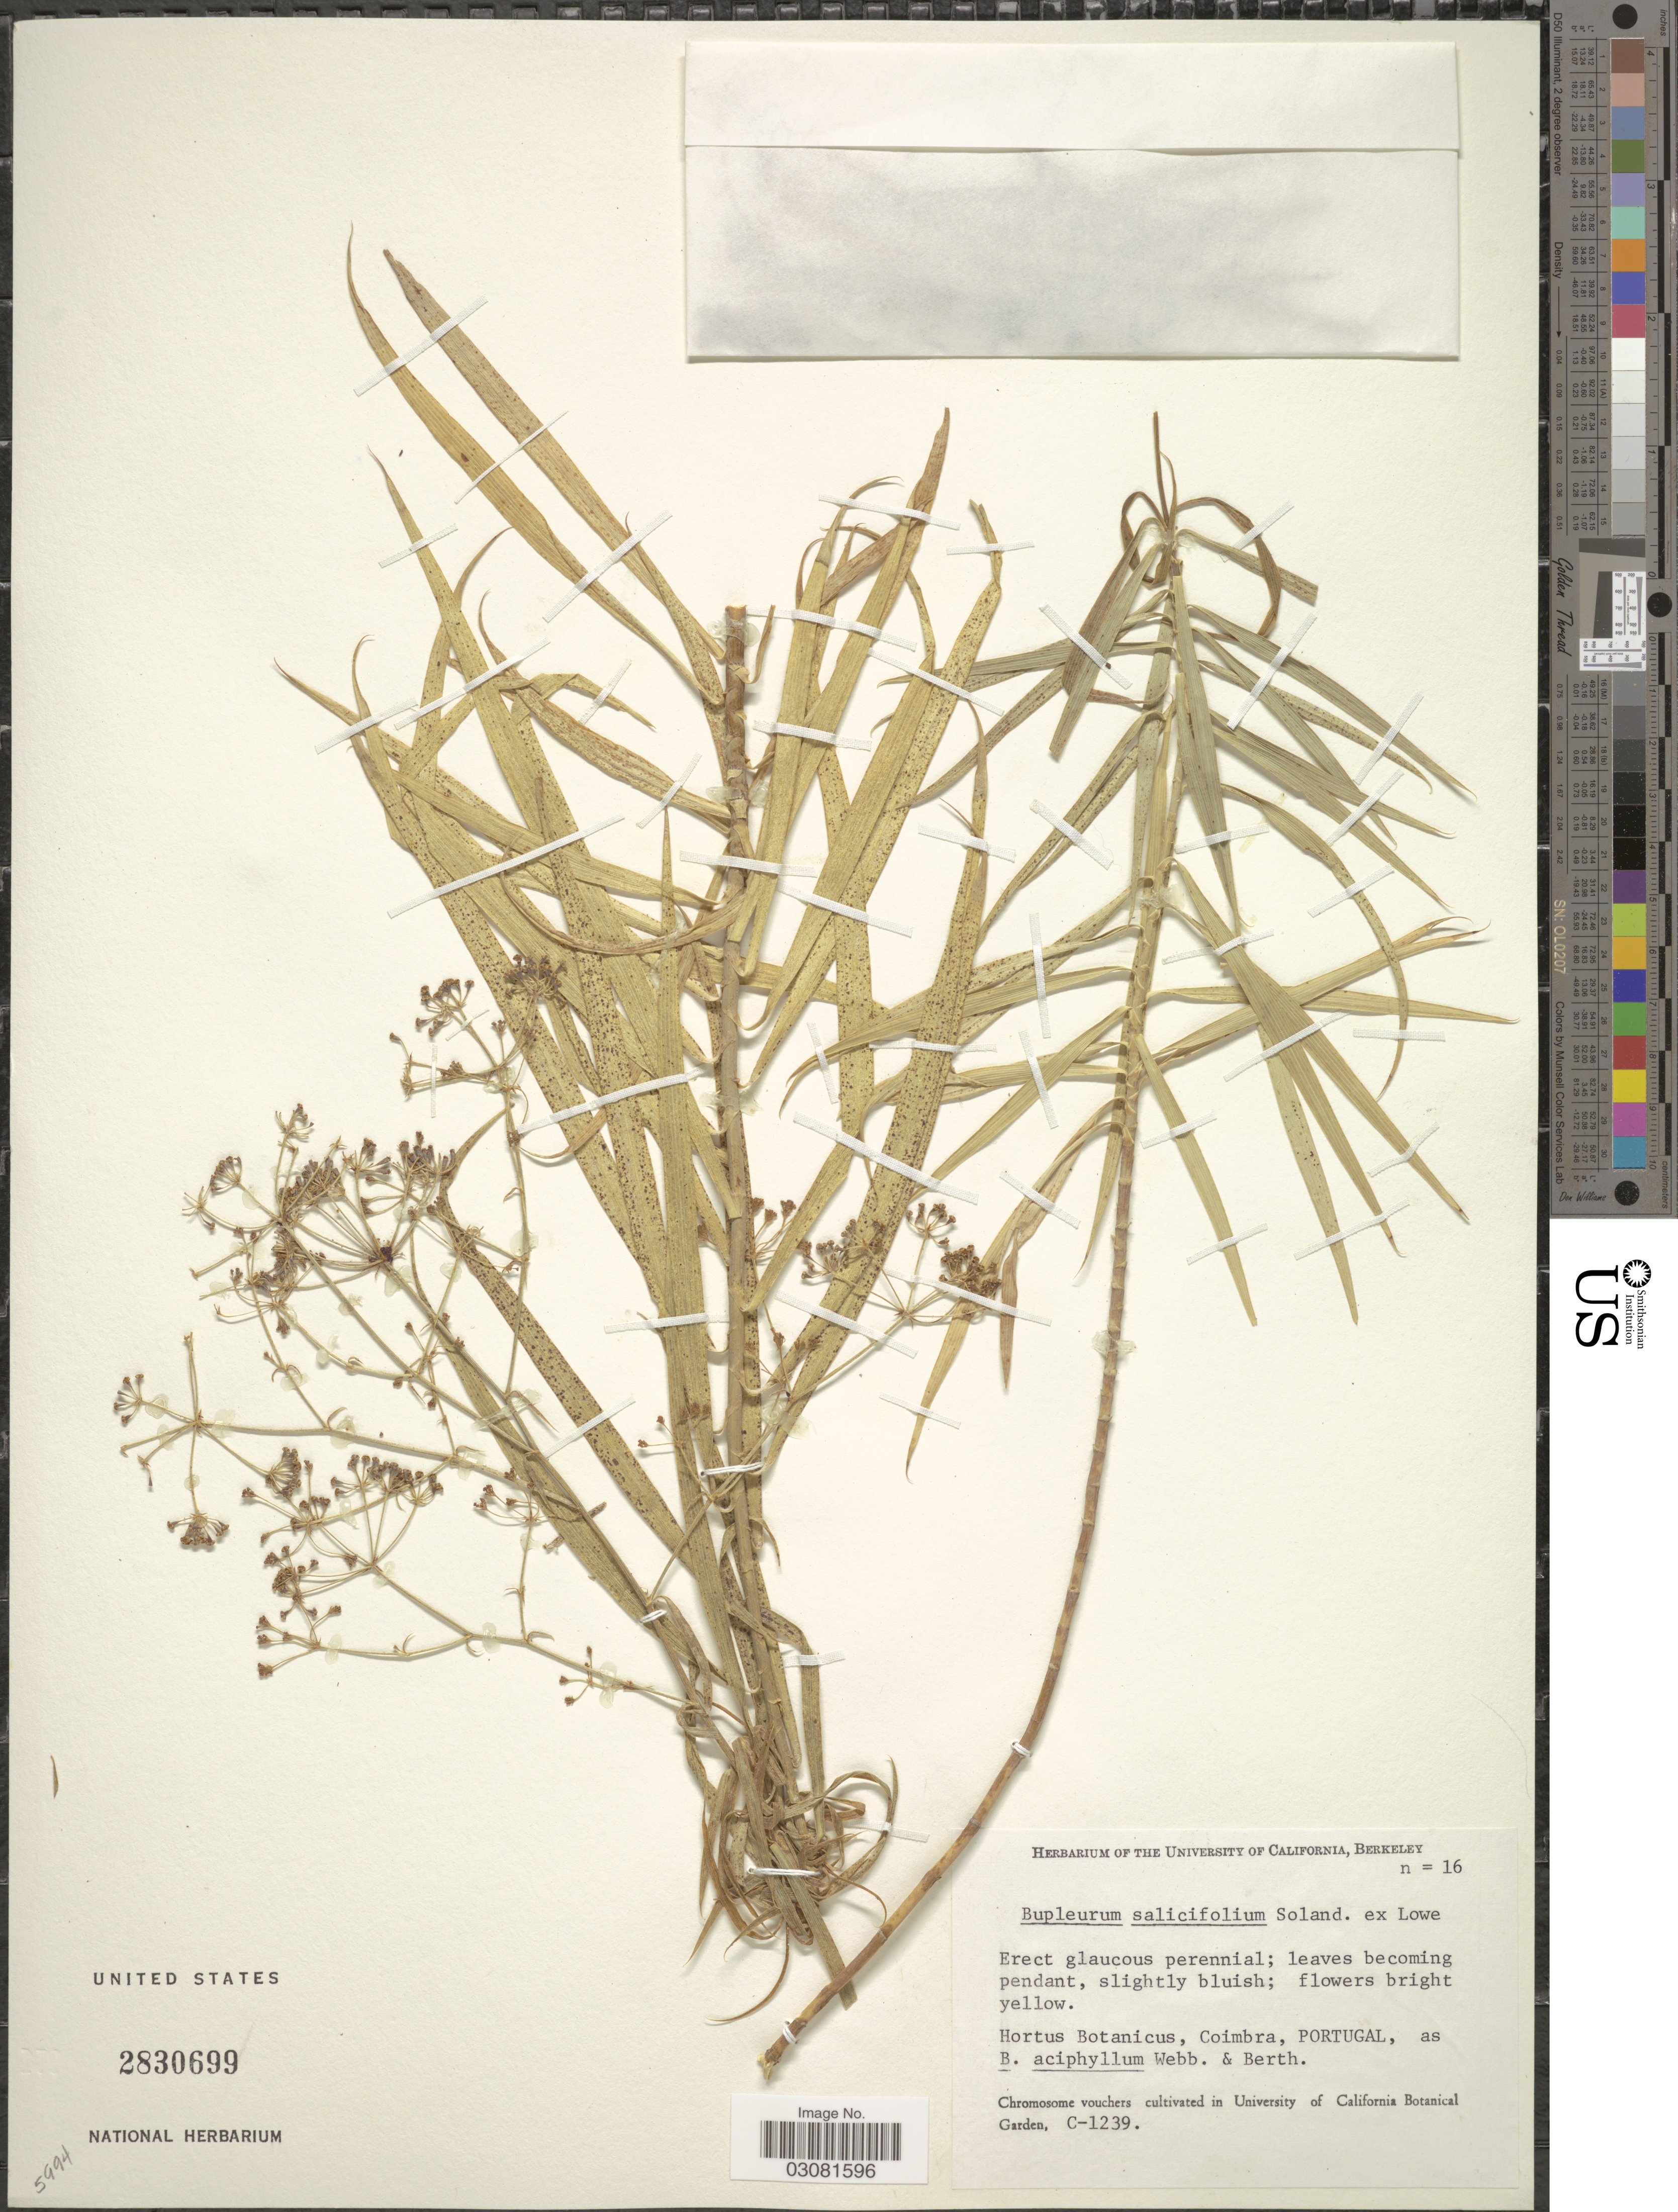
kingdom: Plantae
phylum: Tracheophyta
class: Magnoliopsida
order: Apiales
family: Apiaceae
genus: Bupleurum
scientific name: Bupleurum salicifolium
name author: R. Br.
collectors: ex herb. Univ. of California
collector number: C-1239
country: United States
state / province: California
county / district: Alameda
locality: Botanical Garden of the University of California, Berkeley.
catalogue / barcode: US 2830699